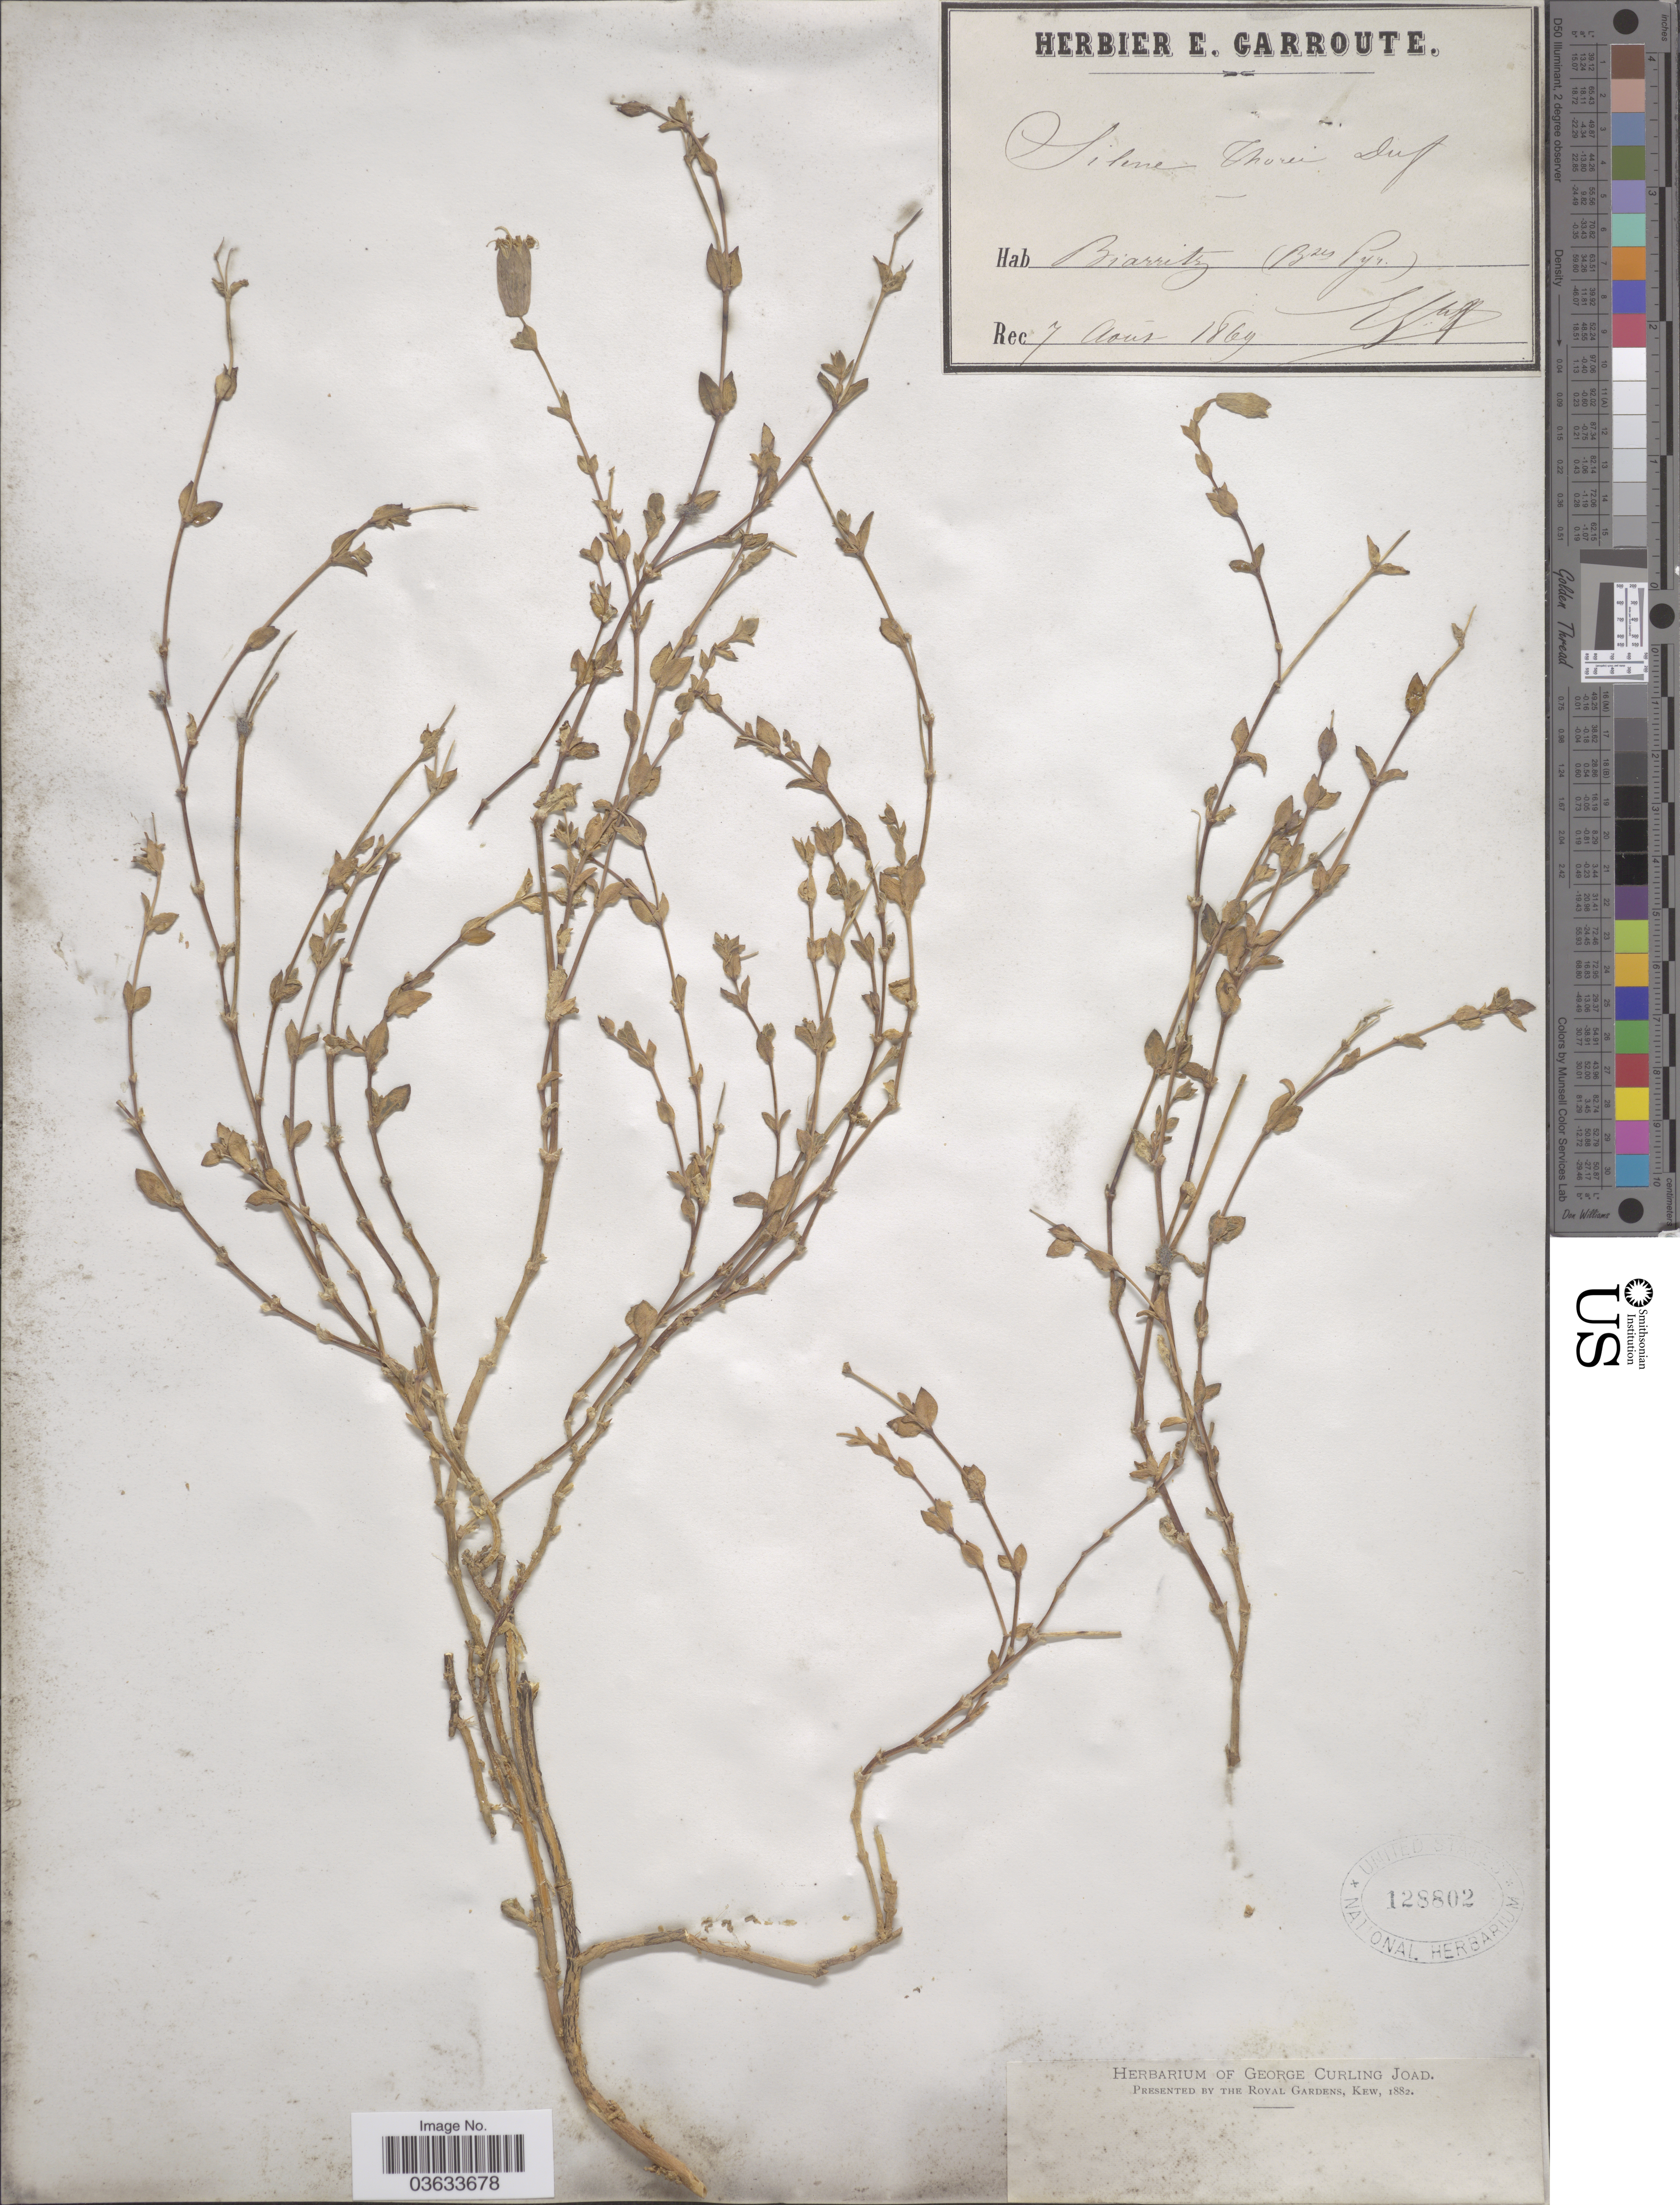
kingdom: Plantae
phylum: Tracheophyta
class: Magnoliopsida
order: Caryophyllales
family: Caryophyllaceae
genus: Silene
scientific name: Silene thorei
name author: Dufour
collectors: E. Garroute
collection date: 1869-08-07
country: France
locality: Biarritz (Bses Pyr.).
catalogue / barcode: US 128802